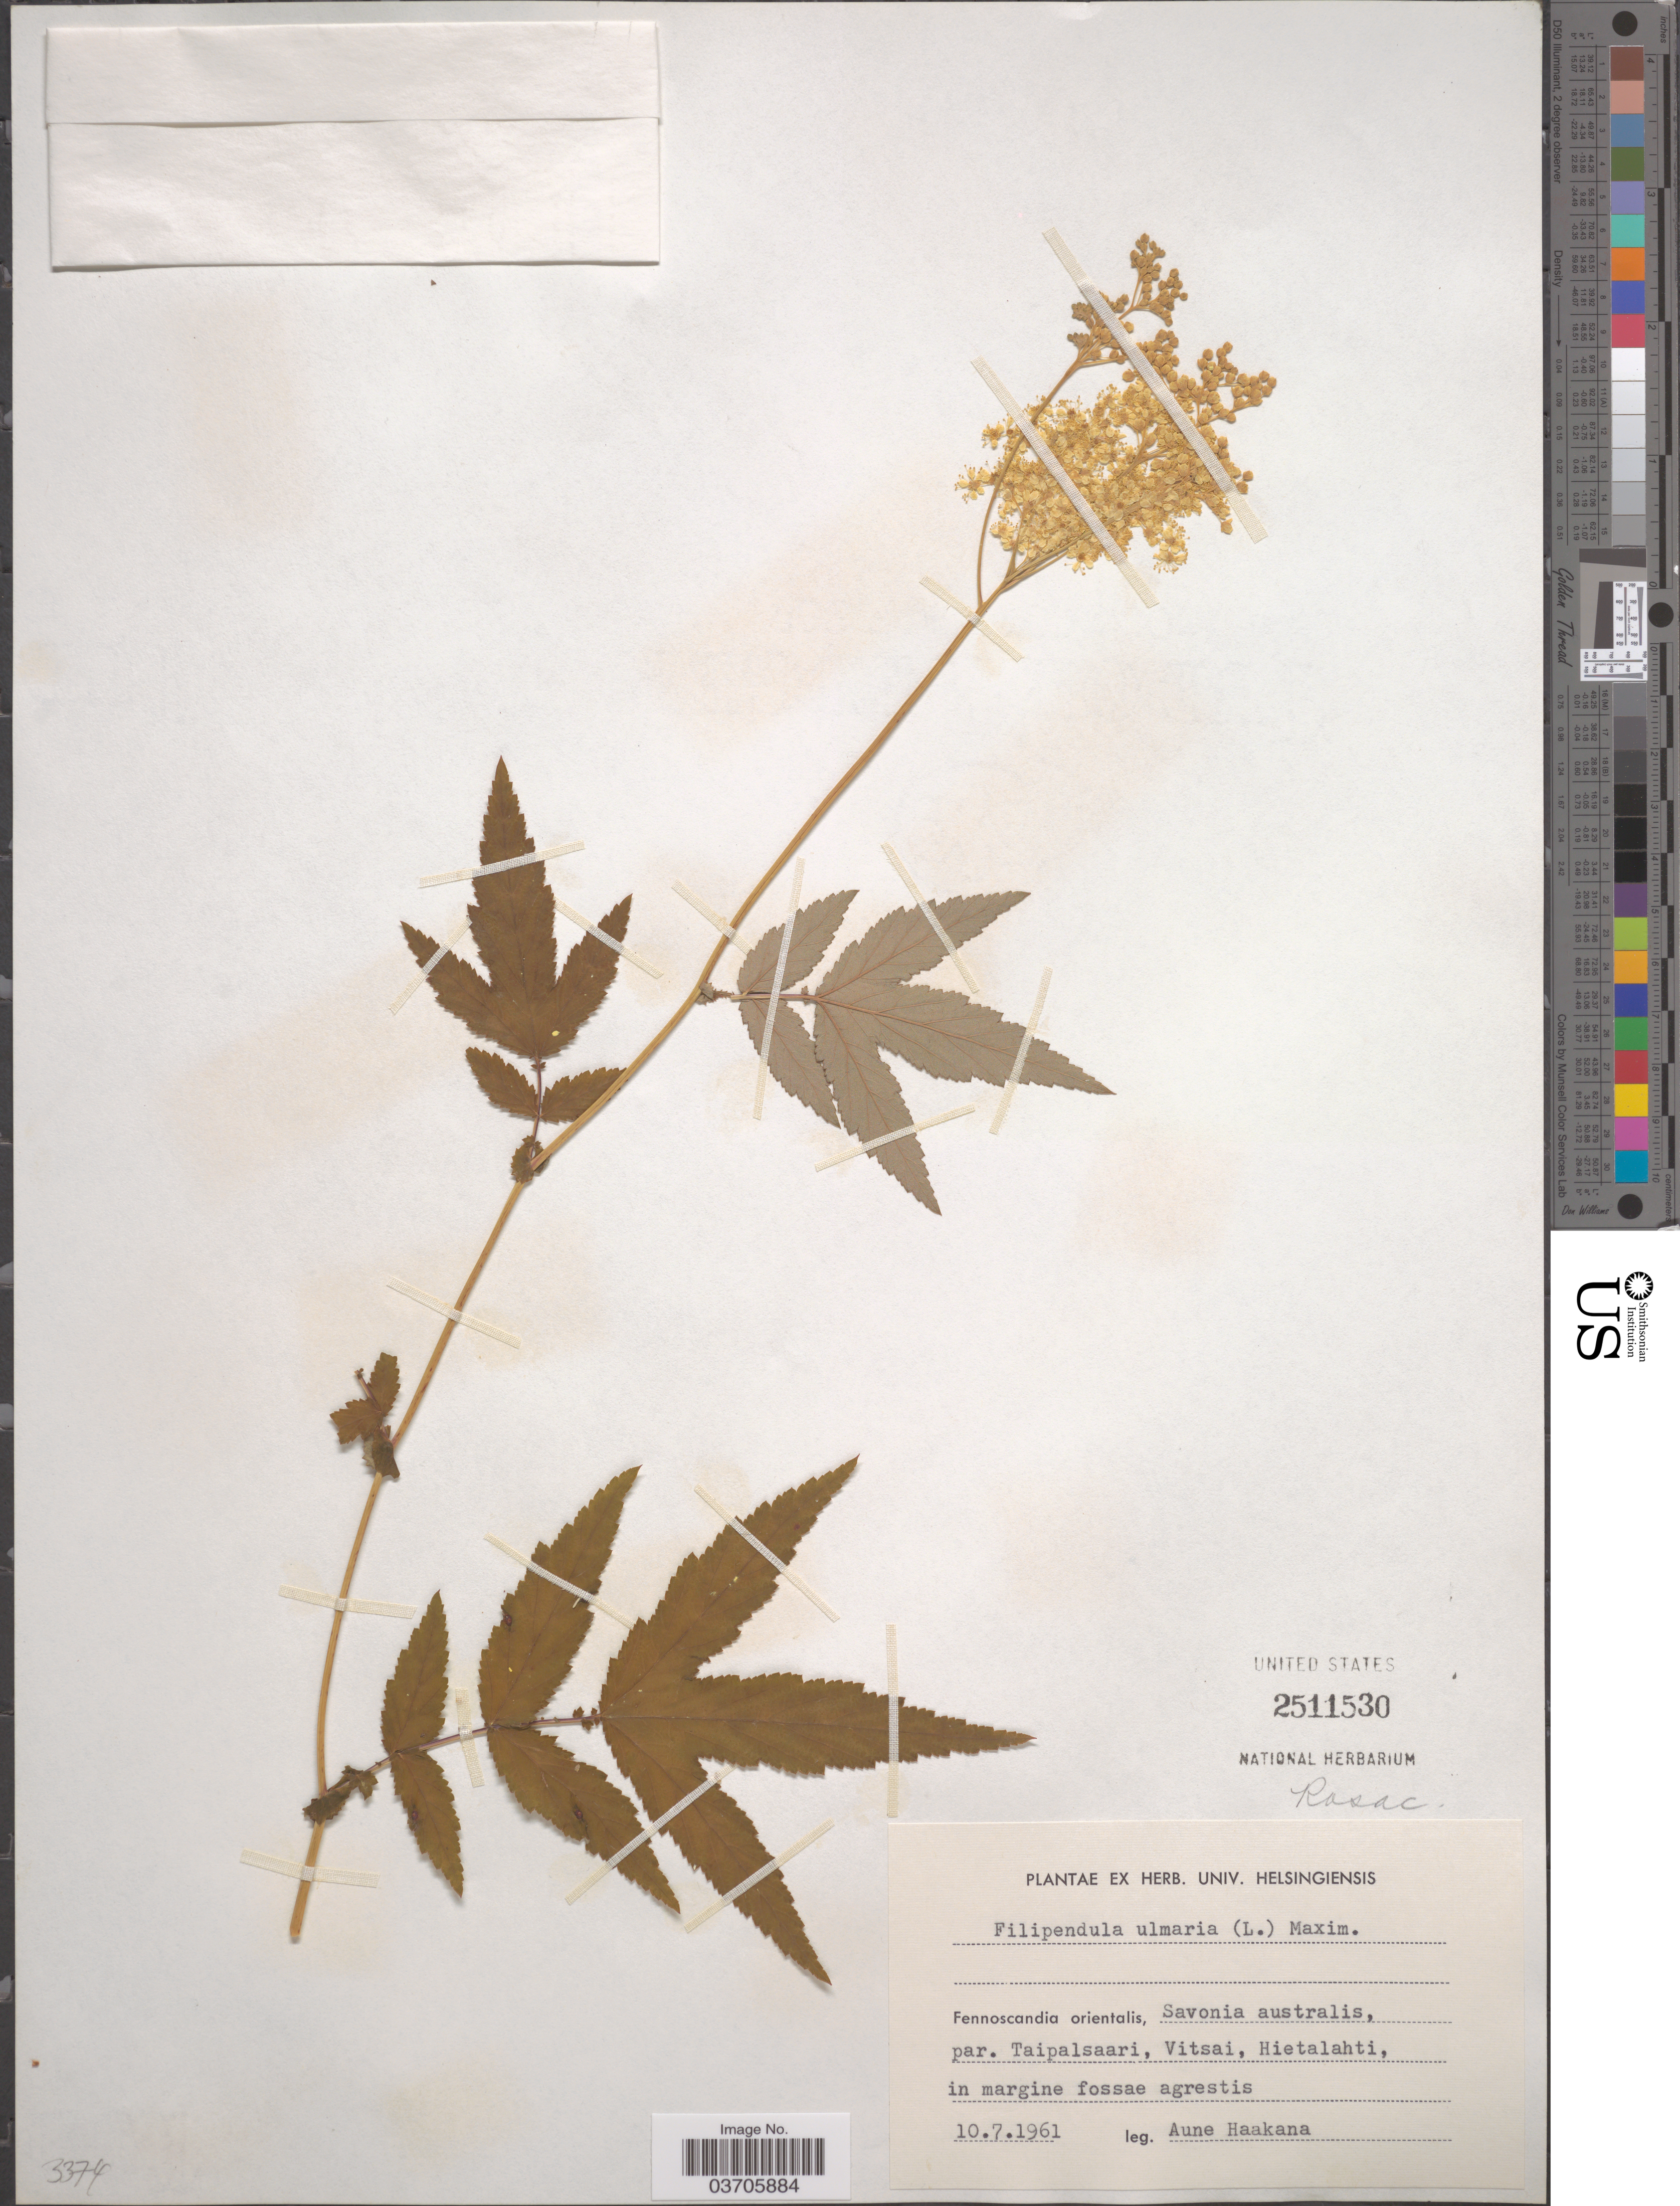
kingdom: Plantae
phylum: Tracheophyta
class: Magnoliopsida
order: Rosales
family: Rosaceae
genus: Filipendula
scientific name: Filipendula ulmaria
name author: (L.) Maxim.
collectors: A. Haakana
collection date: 1961-07-10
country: Finland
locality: Fennoscandia orientalis, Savonia australis, par. Taipalsaari, Vitsai, Hietalahti, in margine fossae agrestis.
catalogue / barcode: US 2511530